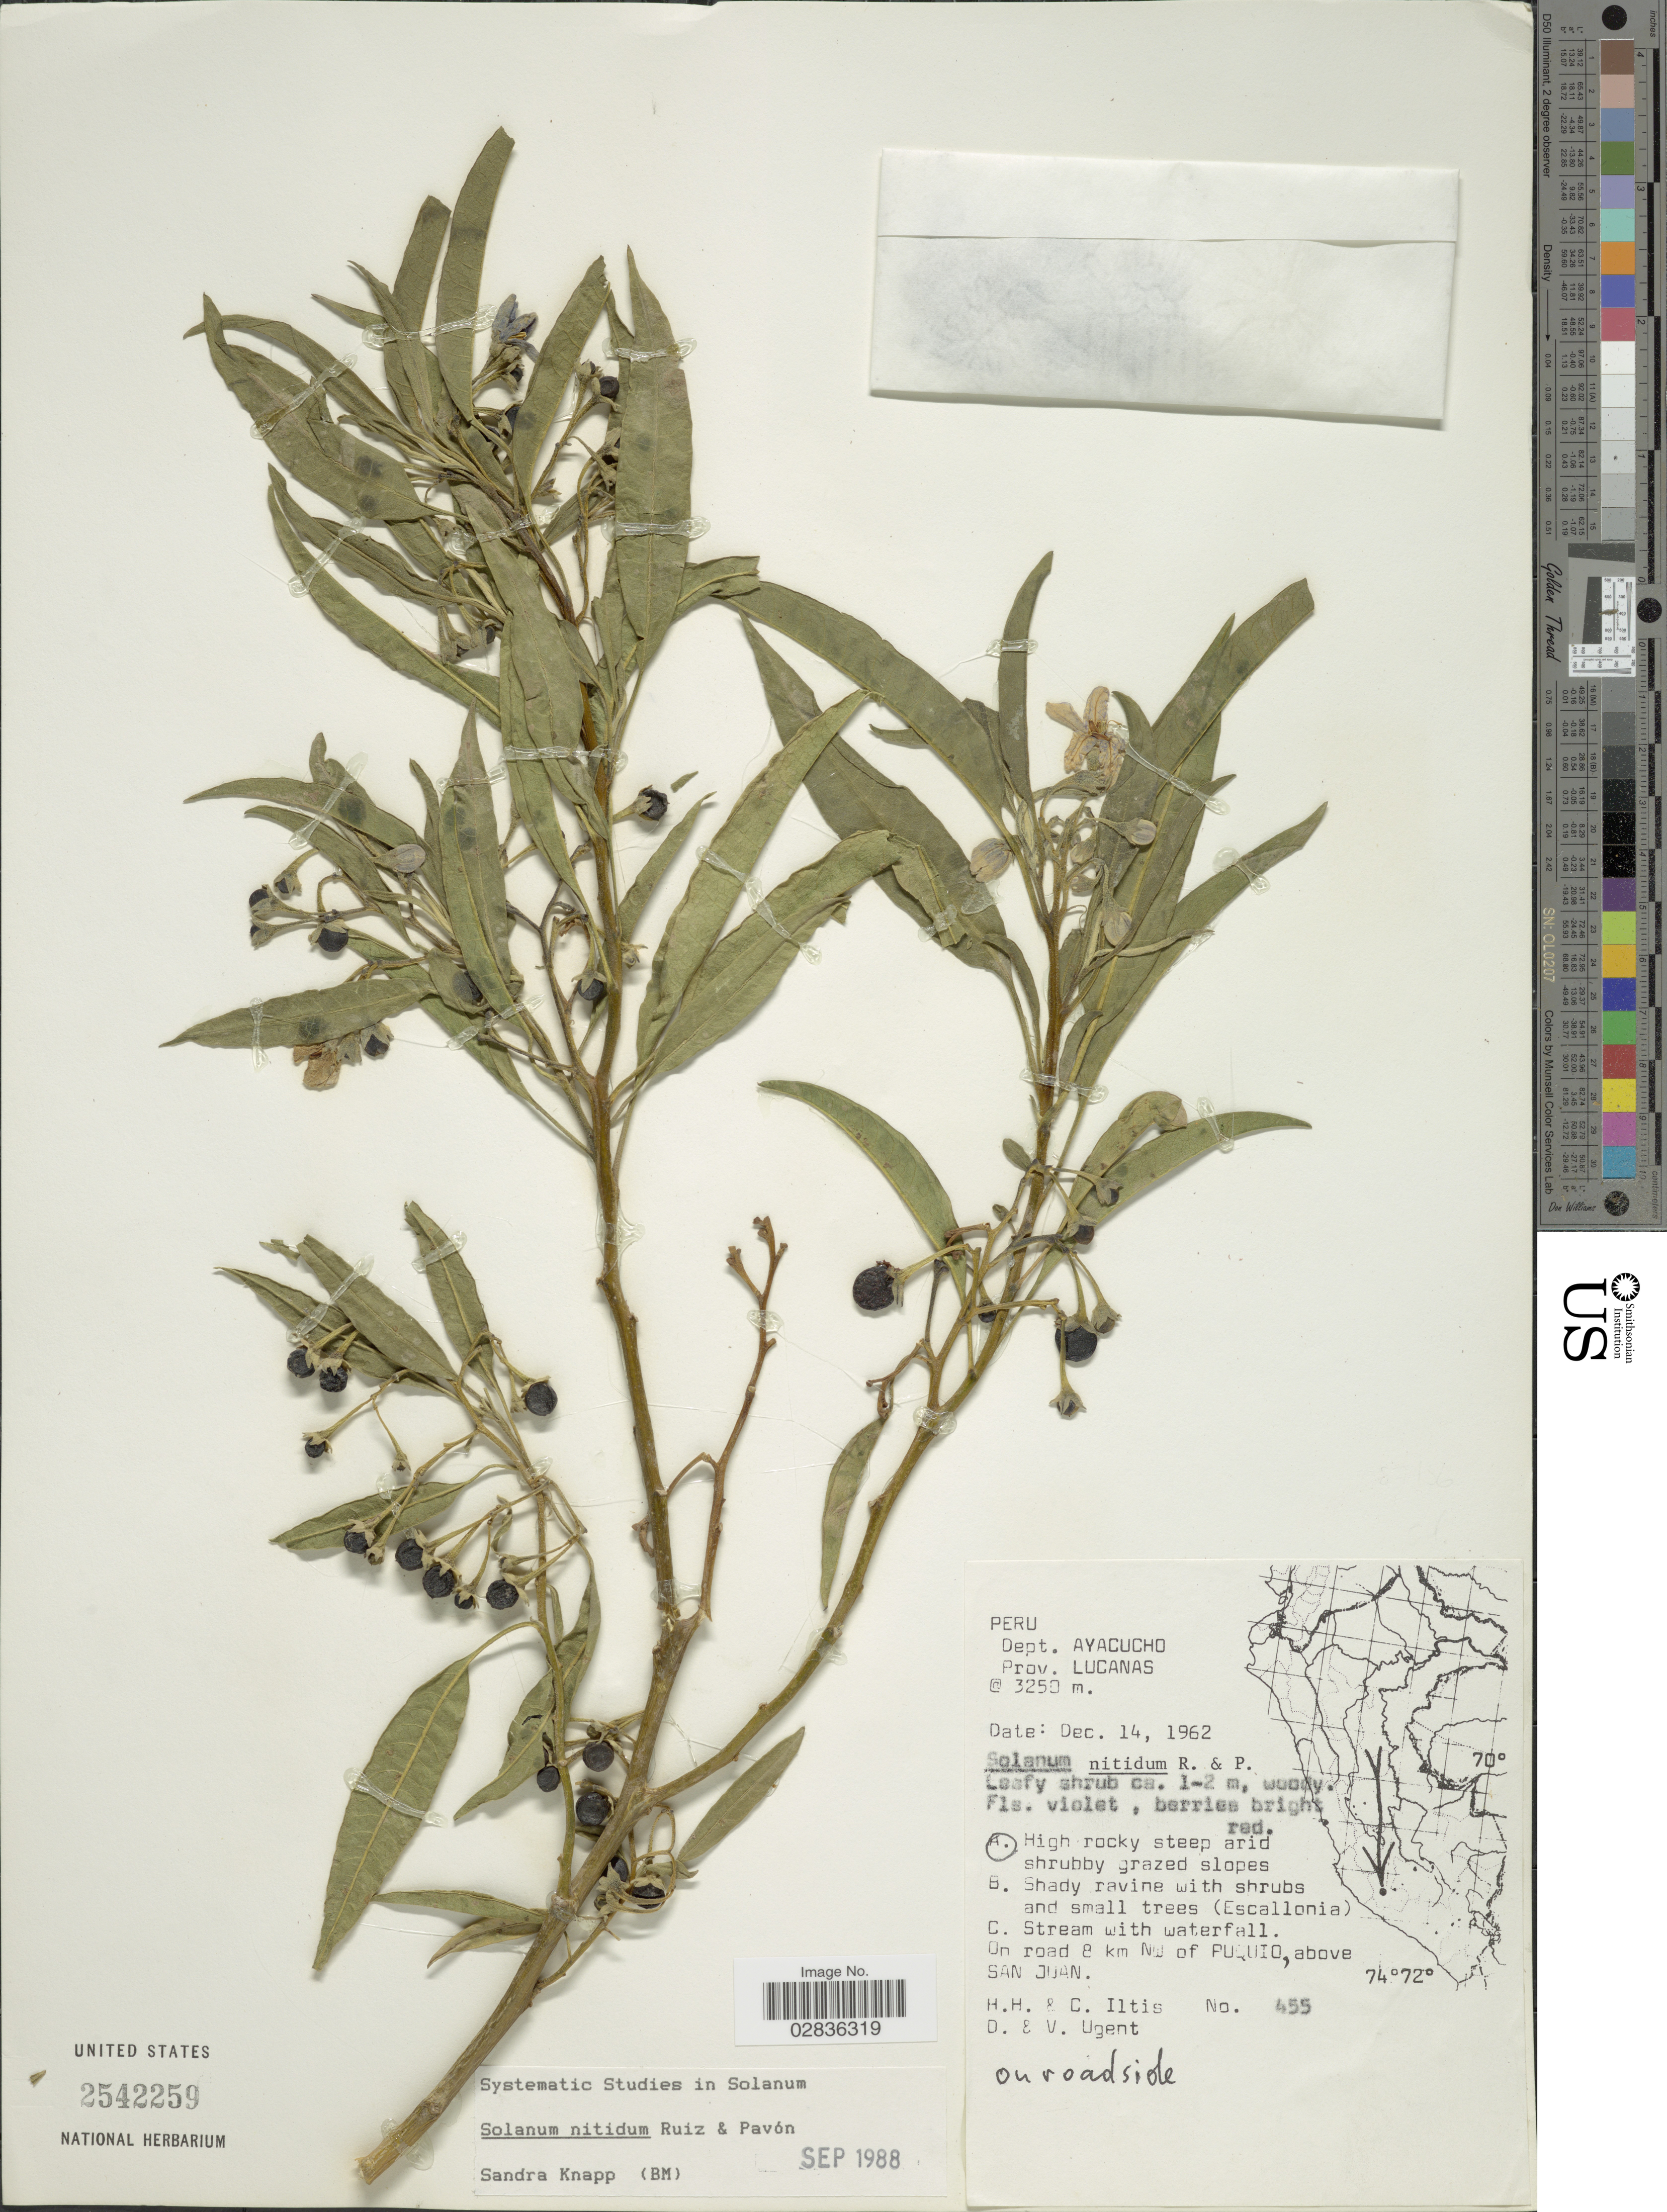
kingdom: Plantae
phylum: Tracheophyta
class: Magnoliopsida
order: Solanales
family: Solanaceae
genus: Solanum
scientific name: Solanum nitidum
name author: Ruiz & Pav.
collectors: H. H. Iltis, C. G. Iltis, D. Ugent & V. Ugent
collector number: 455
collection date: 1962-12-14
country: Peru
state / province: Ayacucho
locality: Dept. Ayacucho. Prov. Lucanas. High rocky steep arid shrubby grazed slopes. On road 8 km NW of Puquio, above San Juan.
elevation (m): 3250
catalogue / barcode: US 2542259